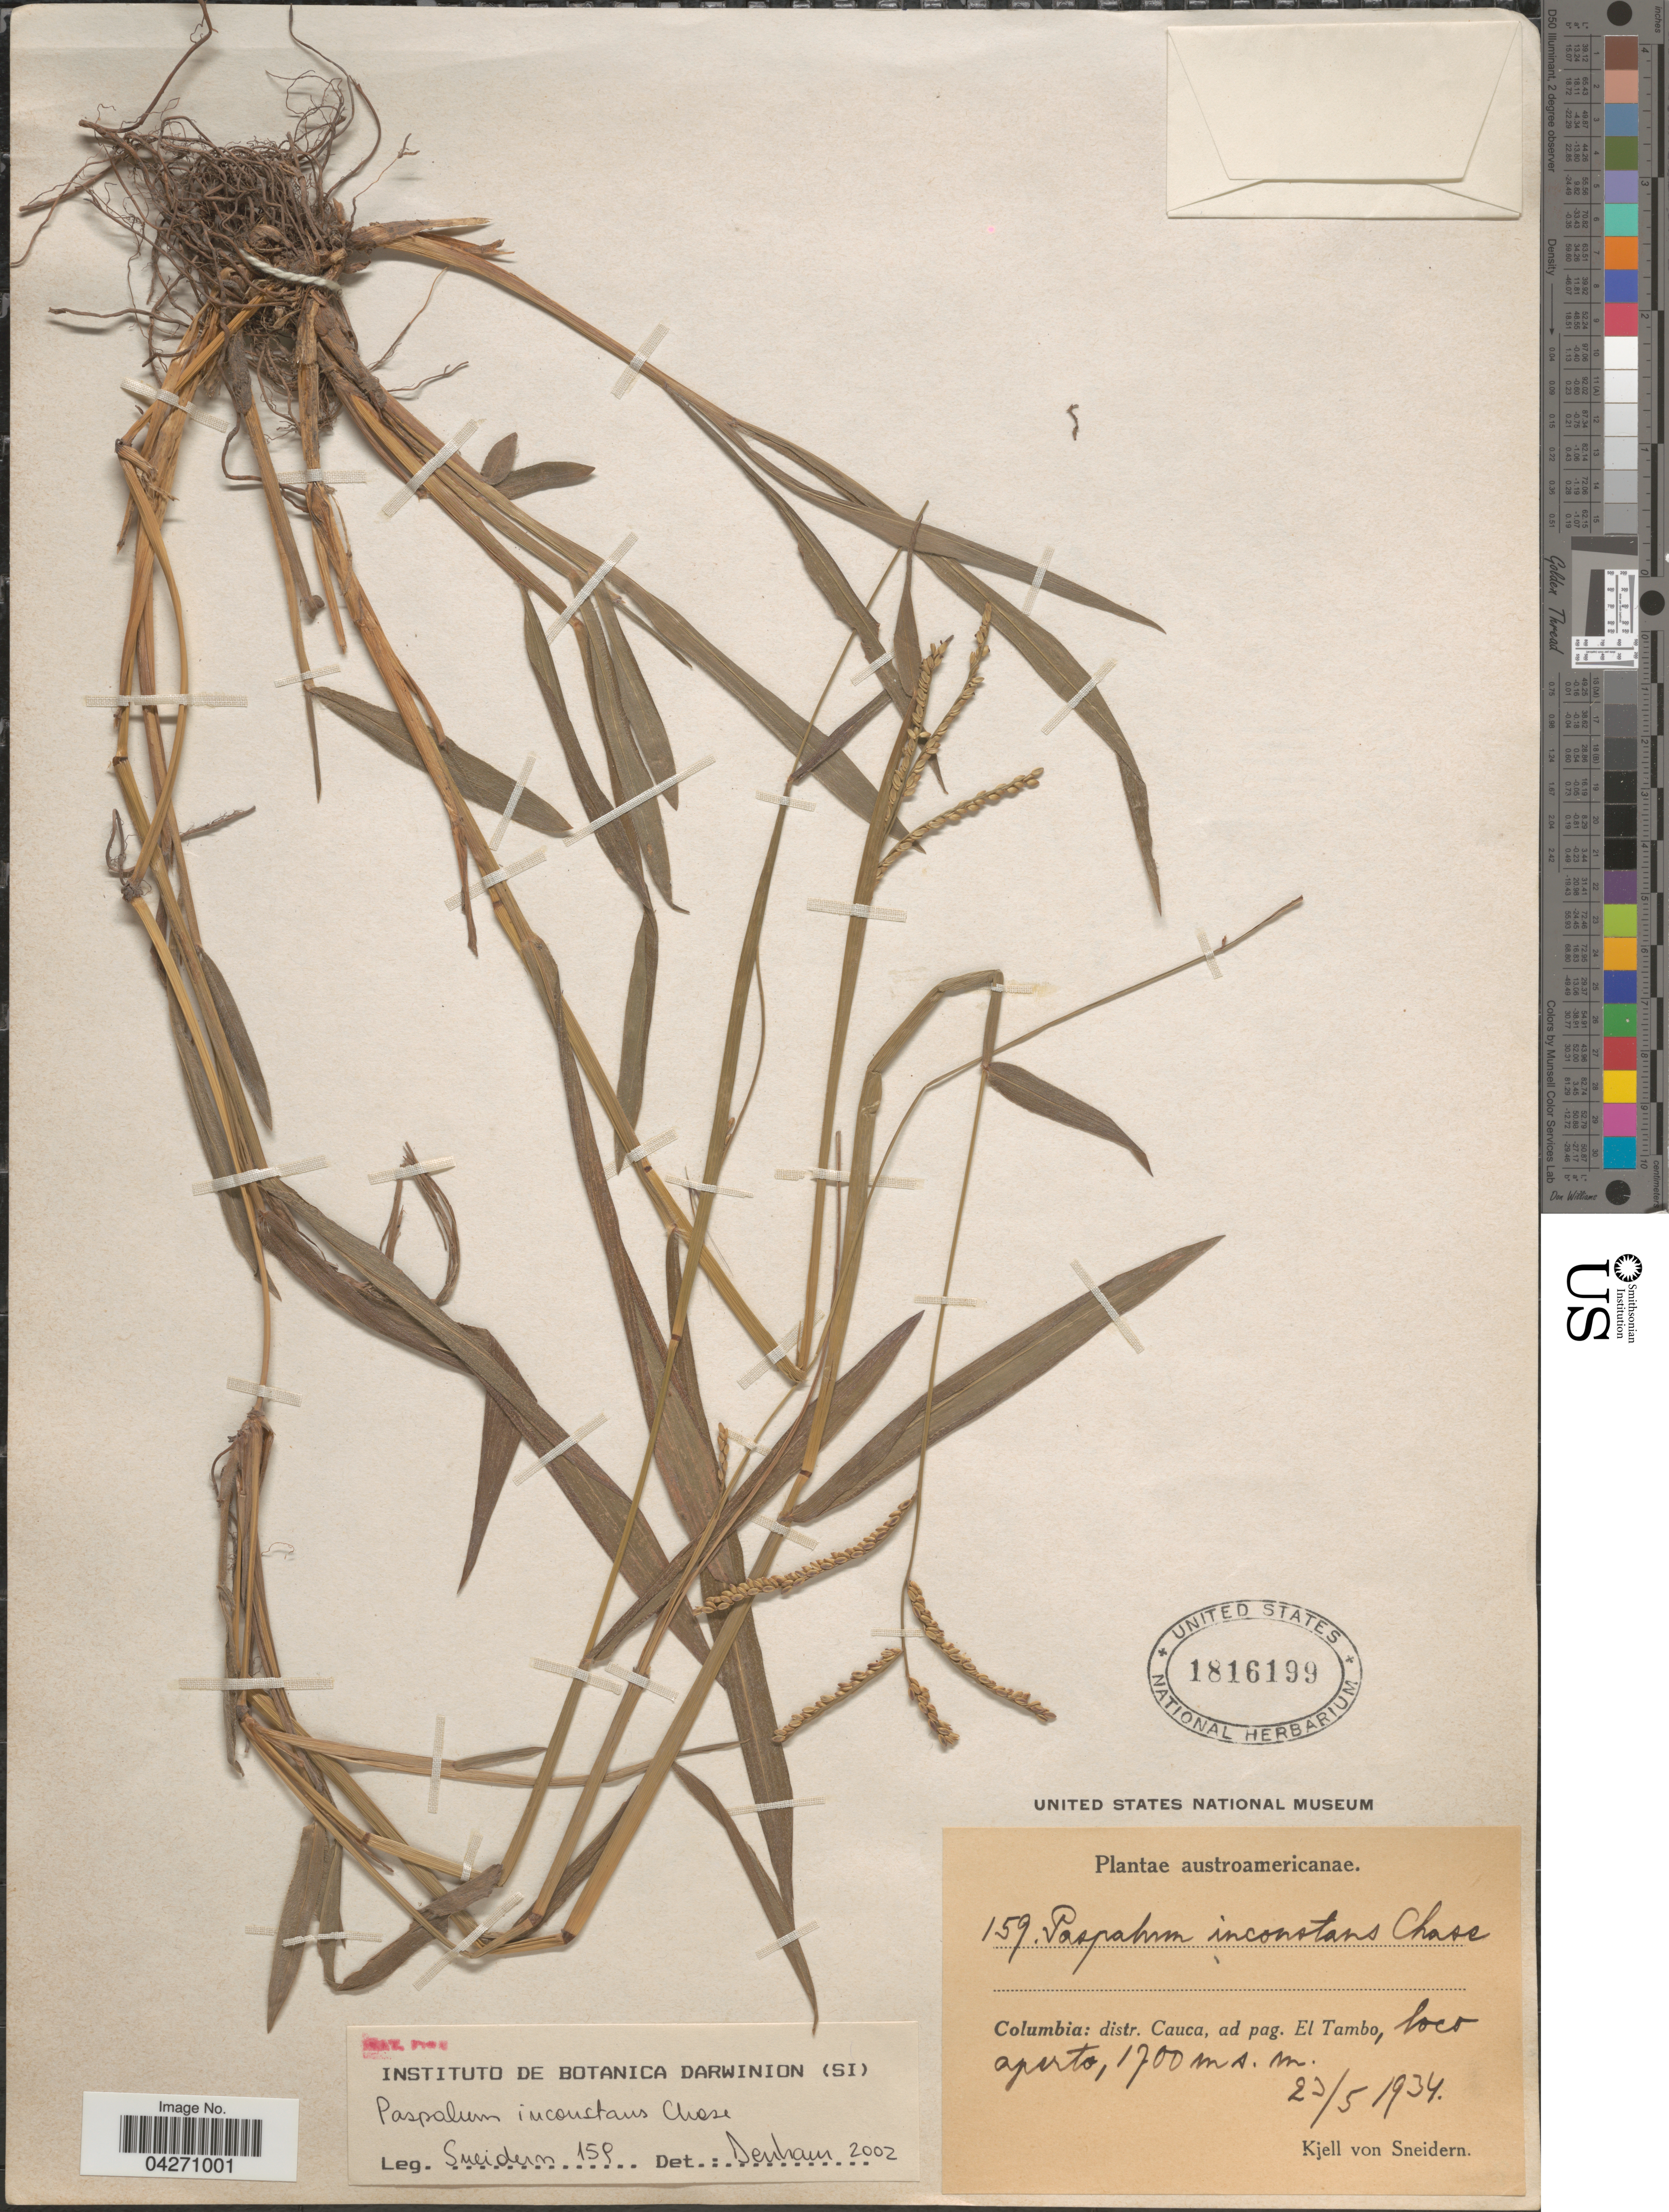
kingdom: Plantae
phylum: Tracheophyta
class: Liliopsida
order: Poales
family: Poaceae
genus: Paspalum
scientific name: Paspalum inconstans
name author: Chase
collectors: K. von Sneidern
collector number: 159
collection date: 1934-05-23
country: Colombia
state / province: Cauca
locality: Austroamericanae. Distr. Cauca, ad pag. El Tambo, loco aperto.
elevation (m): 1700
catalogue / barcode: US 1816199